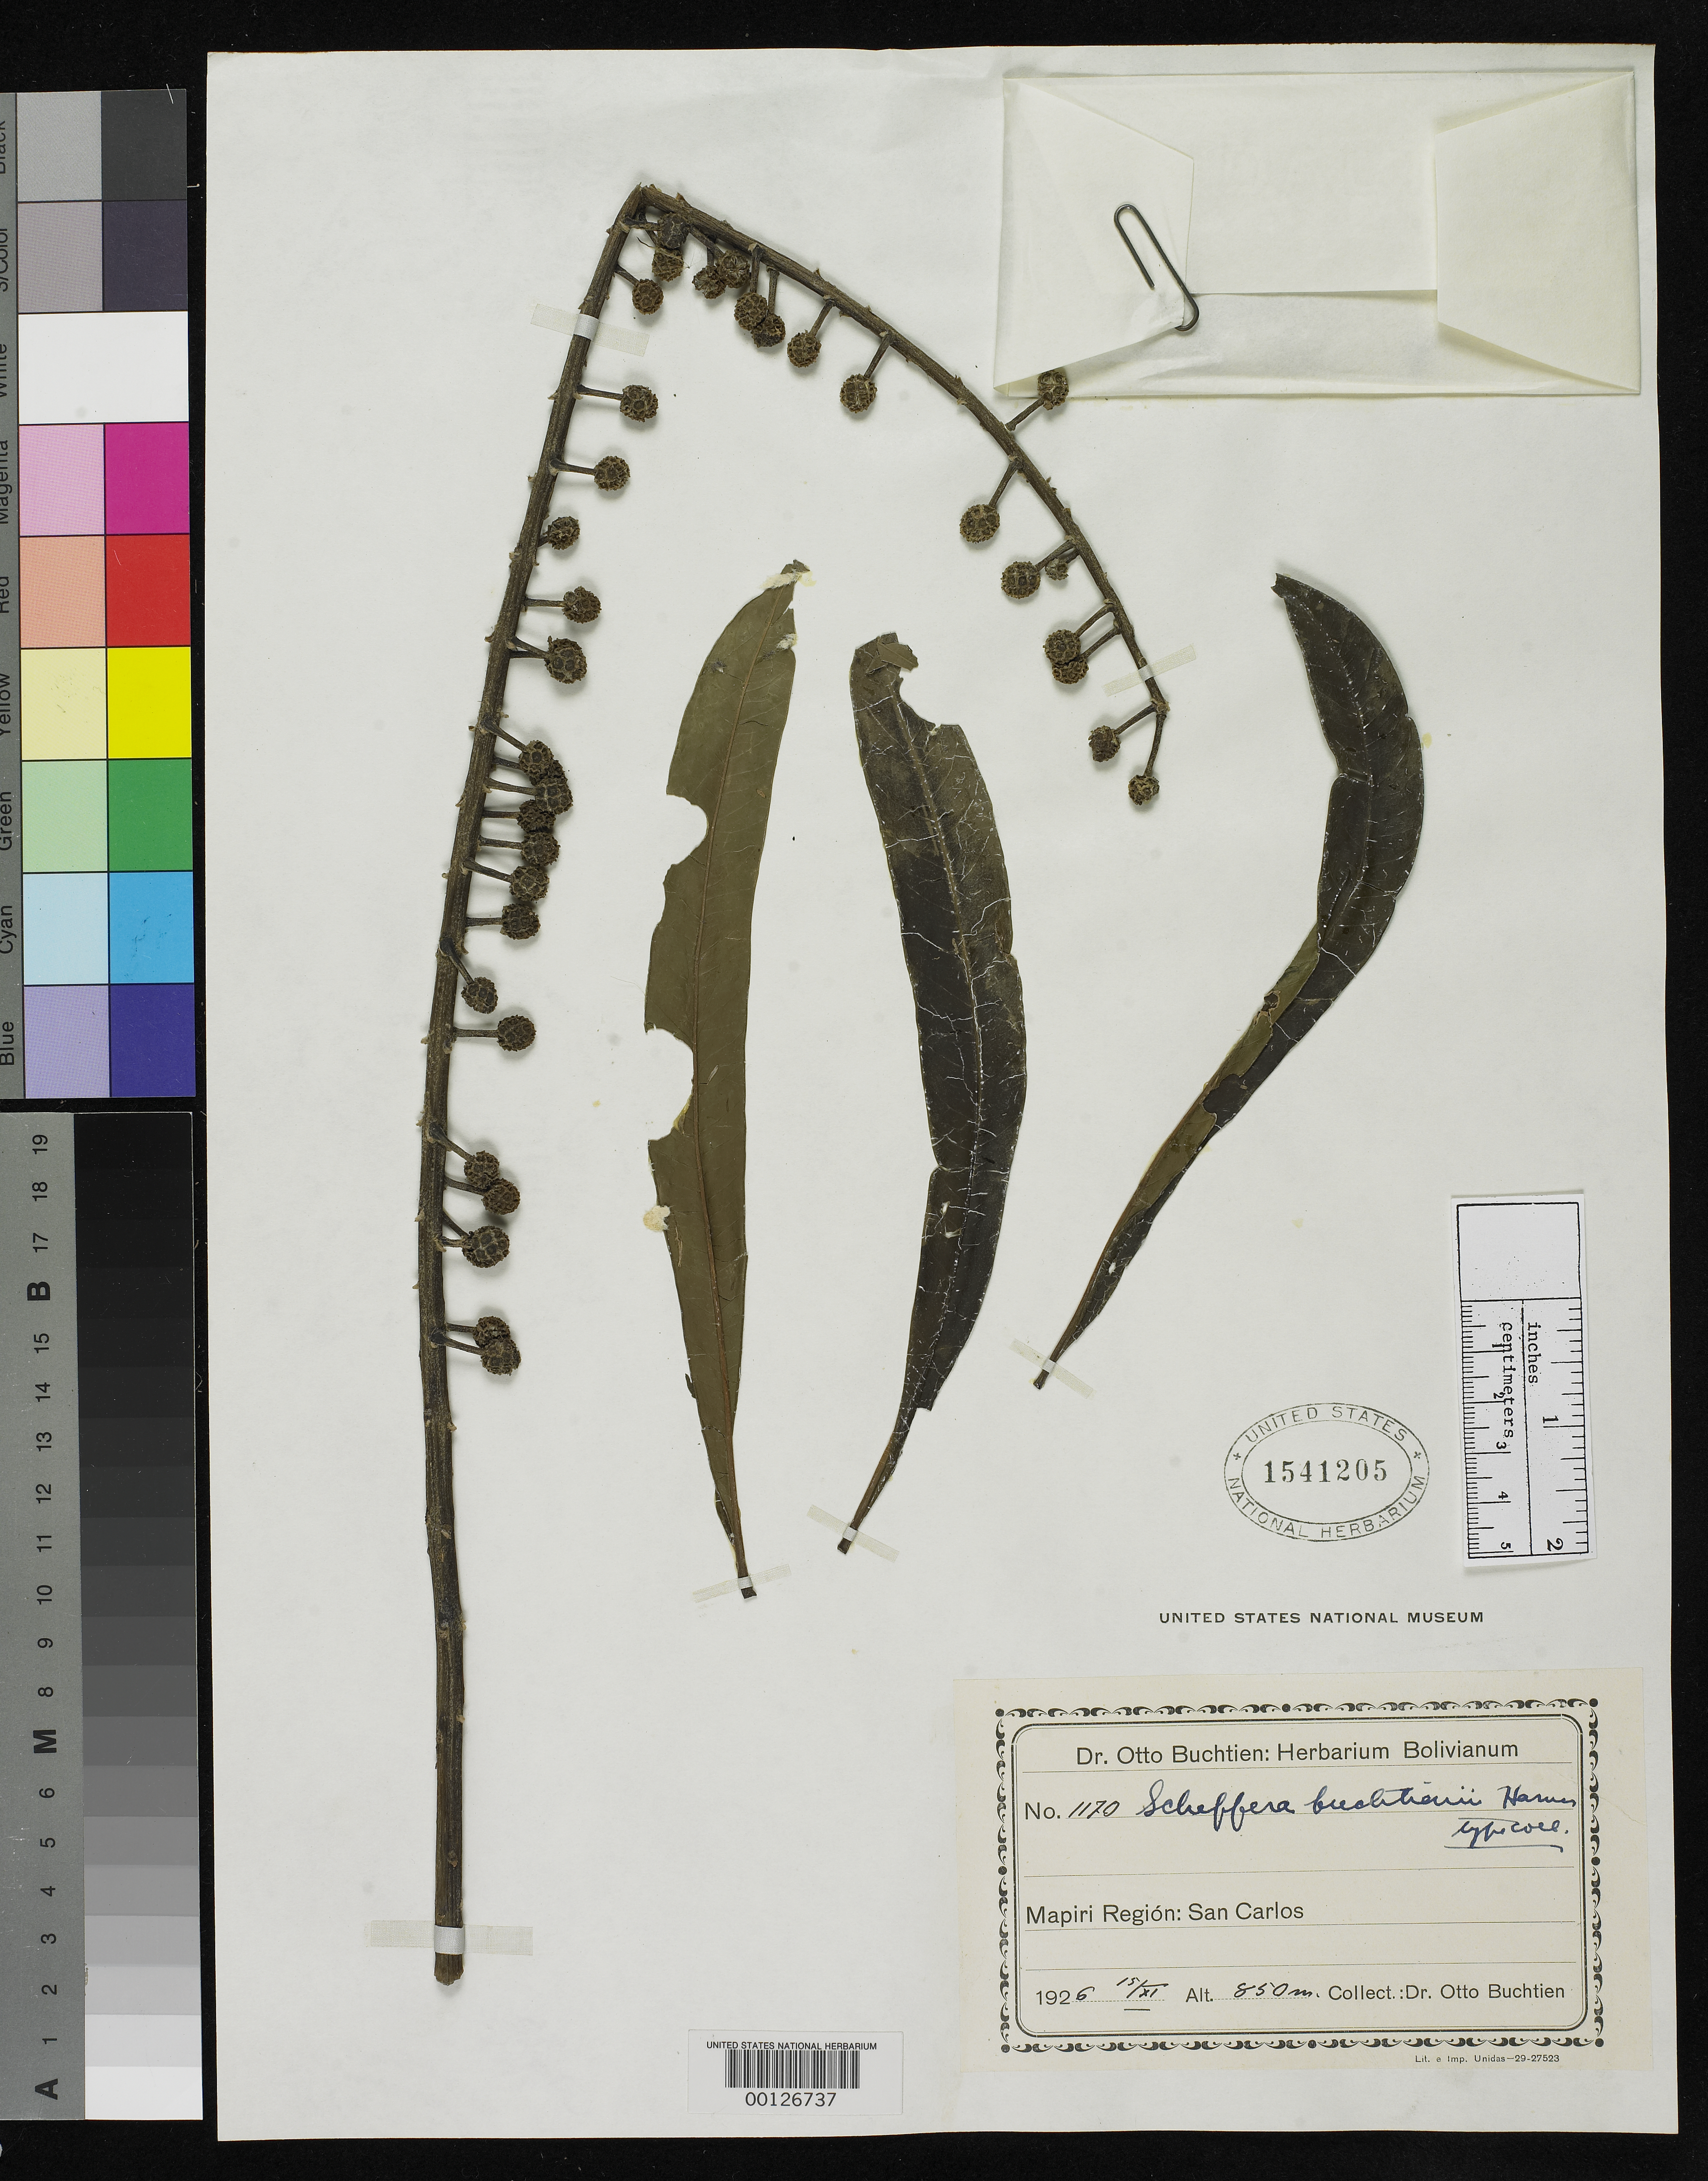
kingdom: Plantae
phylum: Tracheophyta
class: Magnoliopsida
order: Apiales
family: Araliaceae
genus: Schefflera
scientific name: Schefflera buchtienii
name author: Harms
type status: Isotype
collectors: O. Buchtien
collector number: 1170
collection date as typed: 15 Nov 1926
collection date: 1926-11-15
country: Bolivia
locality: Mapiri region, San Carlos.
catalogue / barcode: US 1541205